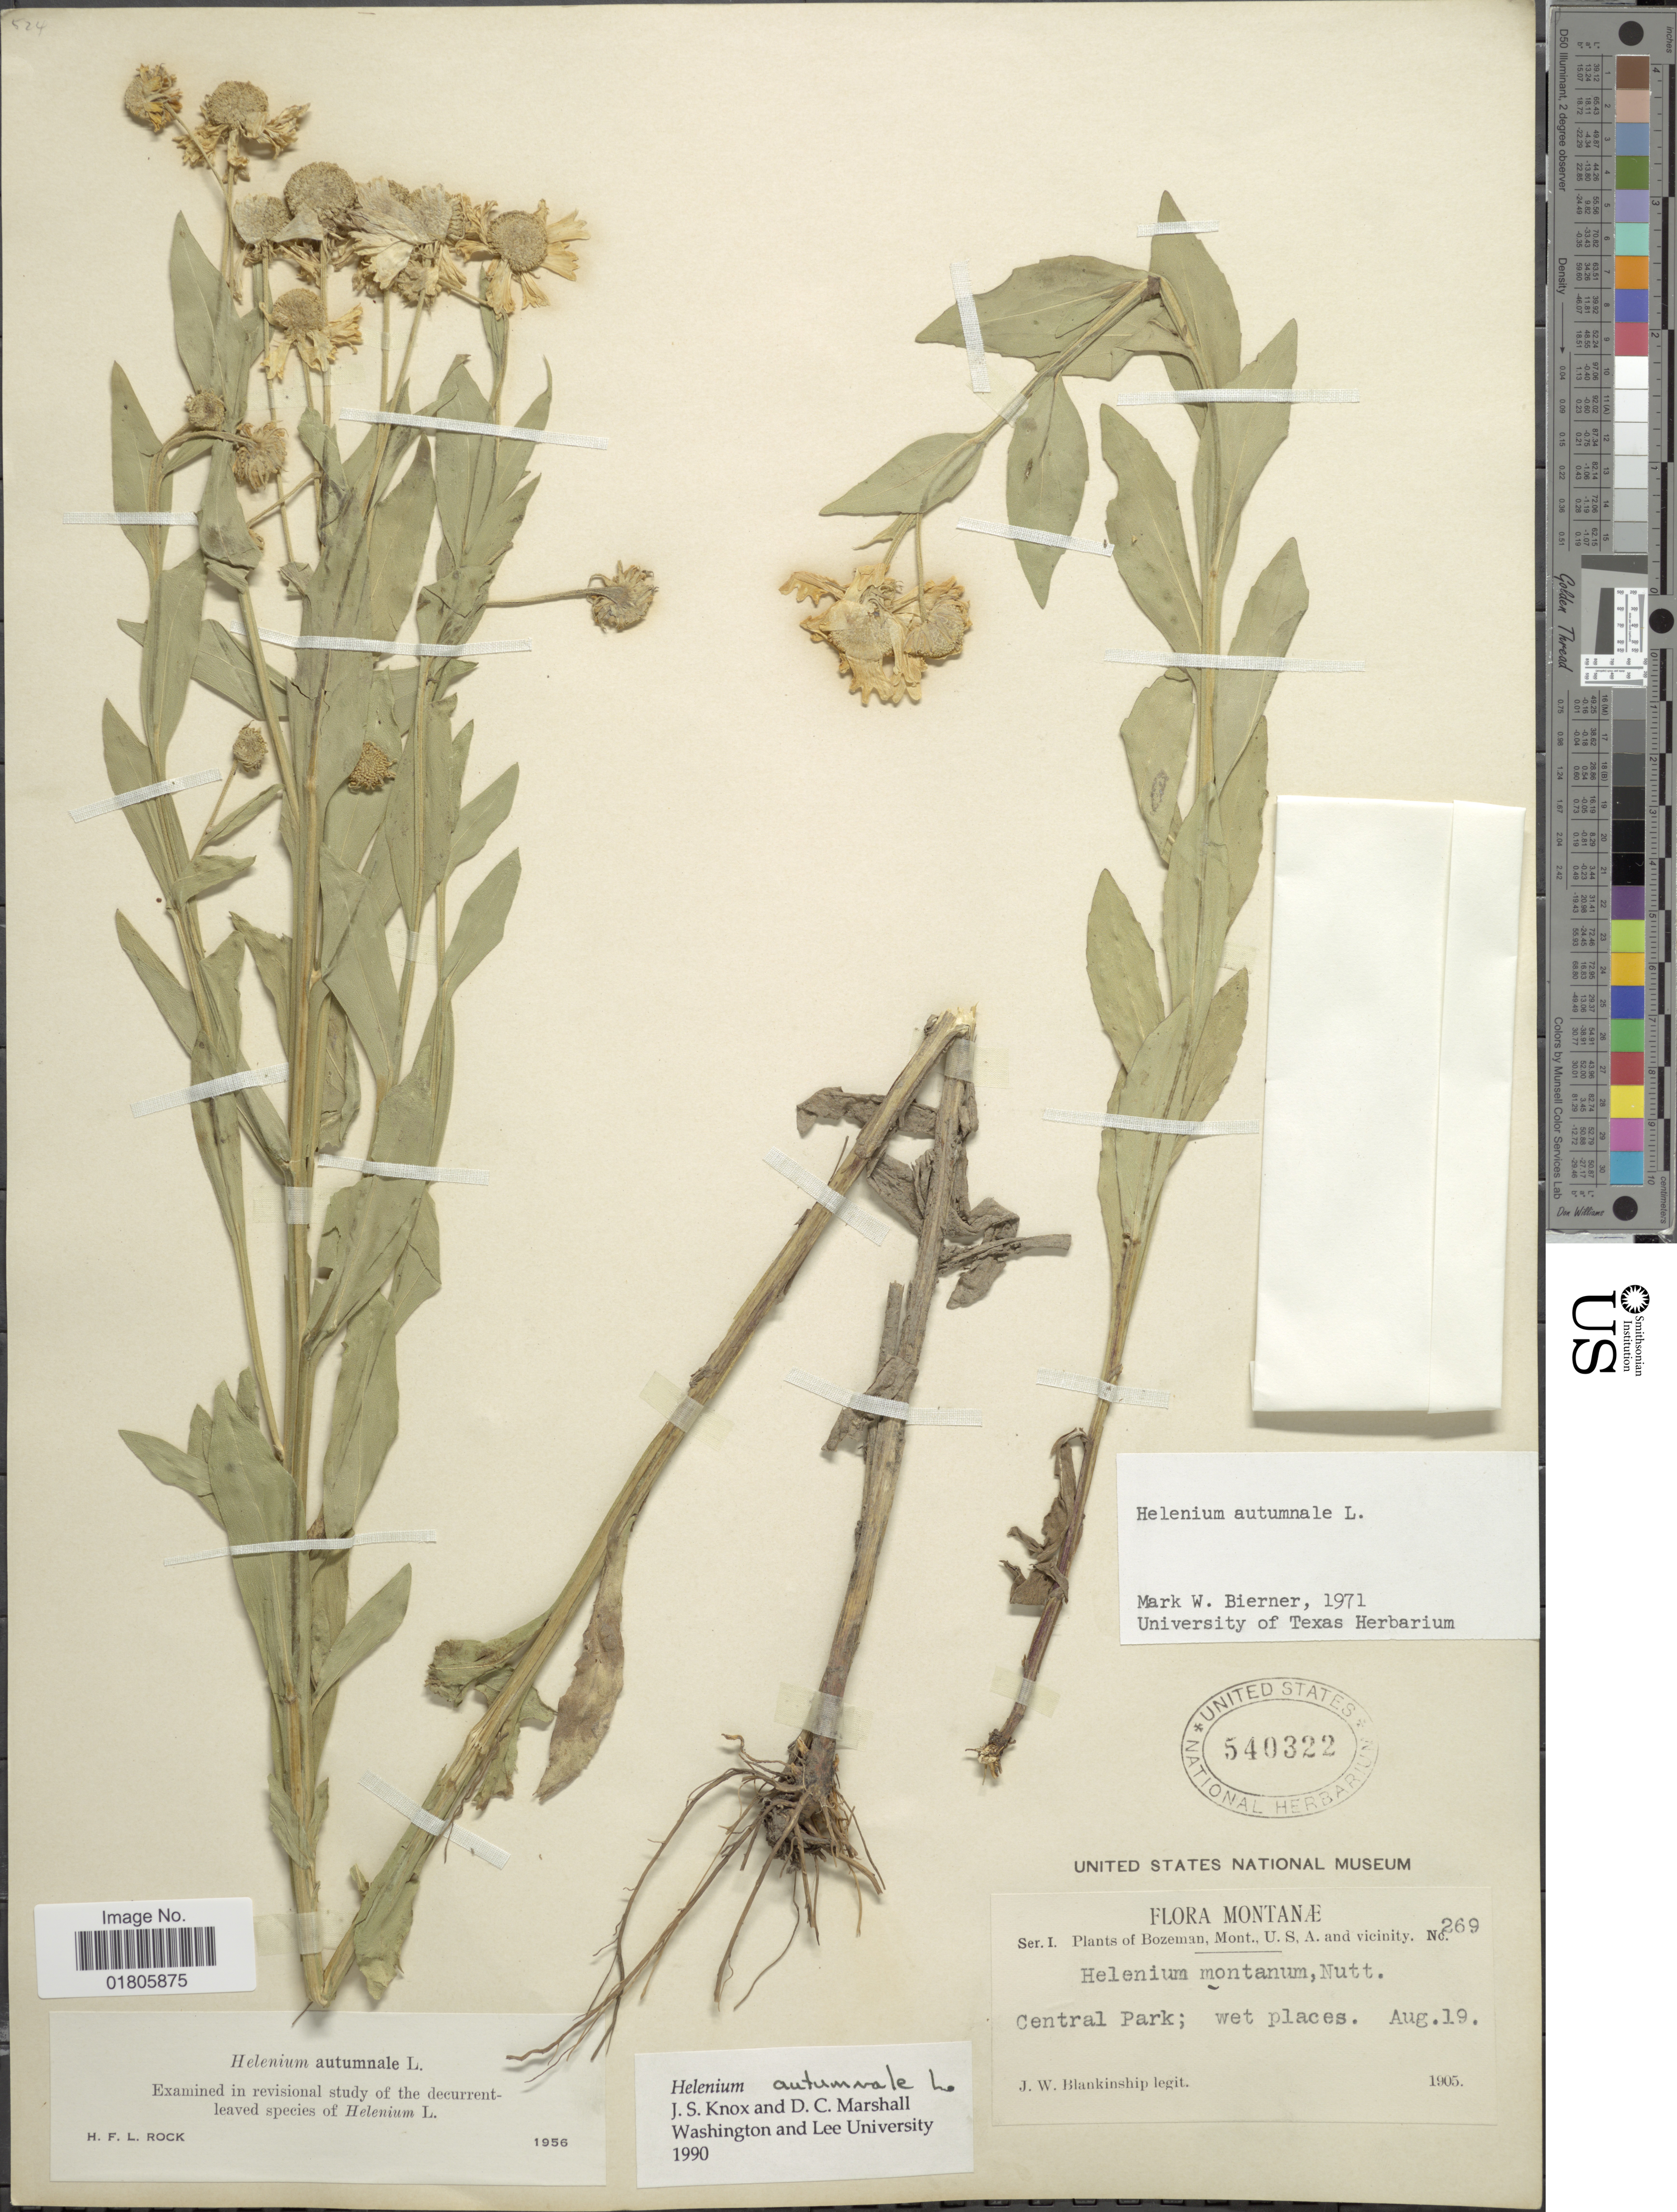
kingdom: Plantae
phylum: Tracheophyta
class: Magnoliopsida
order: Asterales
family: Asteraceae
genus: Helenium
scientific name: Helenium autumnale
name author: L.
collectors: J. W. Blankinship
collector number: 269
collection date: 1905-08-19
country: United States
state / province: Montana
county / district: Gallatin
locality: Bozeman. Central Park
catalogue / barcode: US 540322